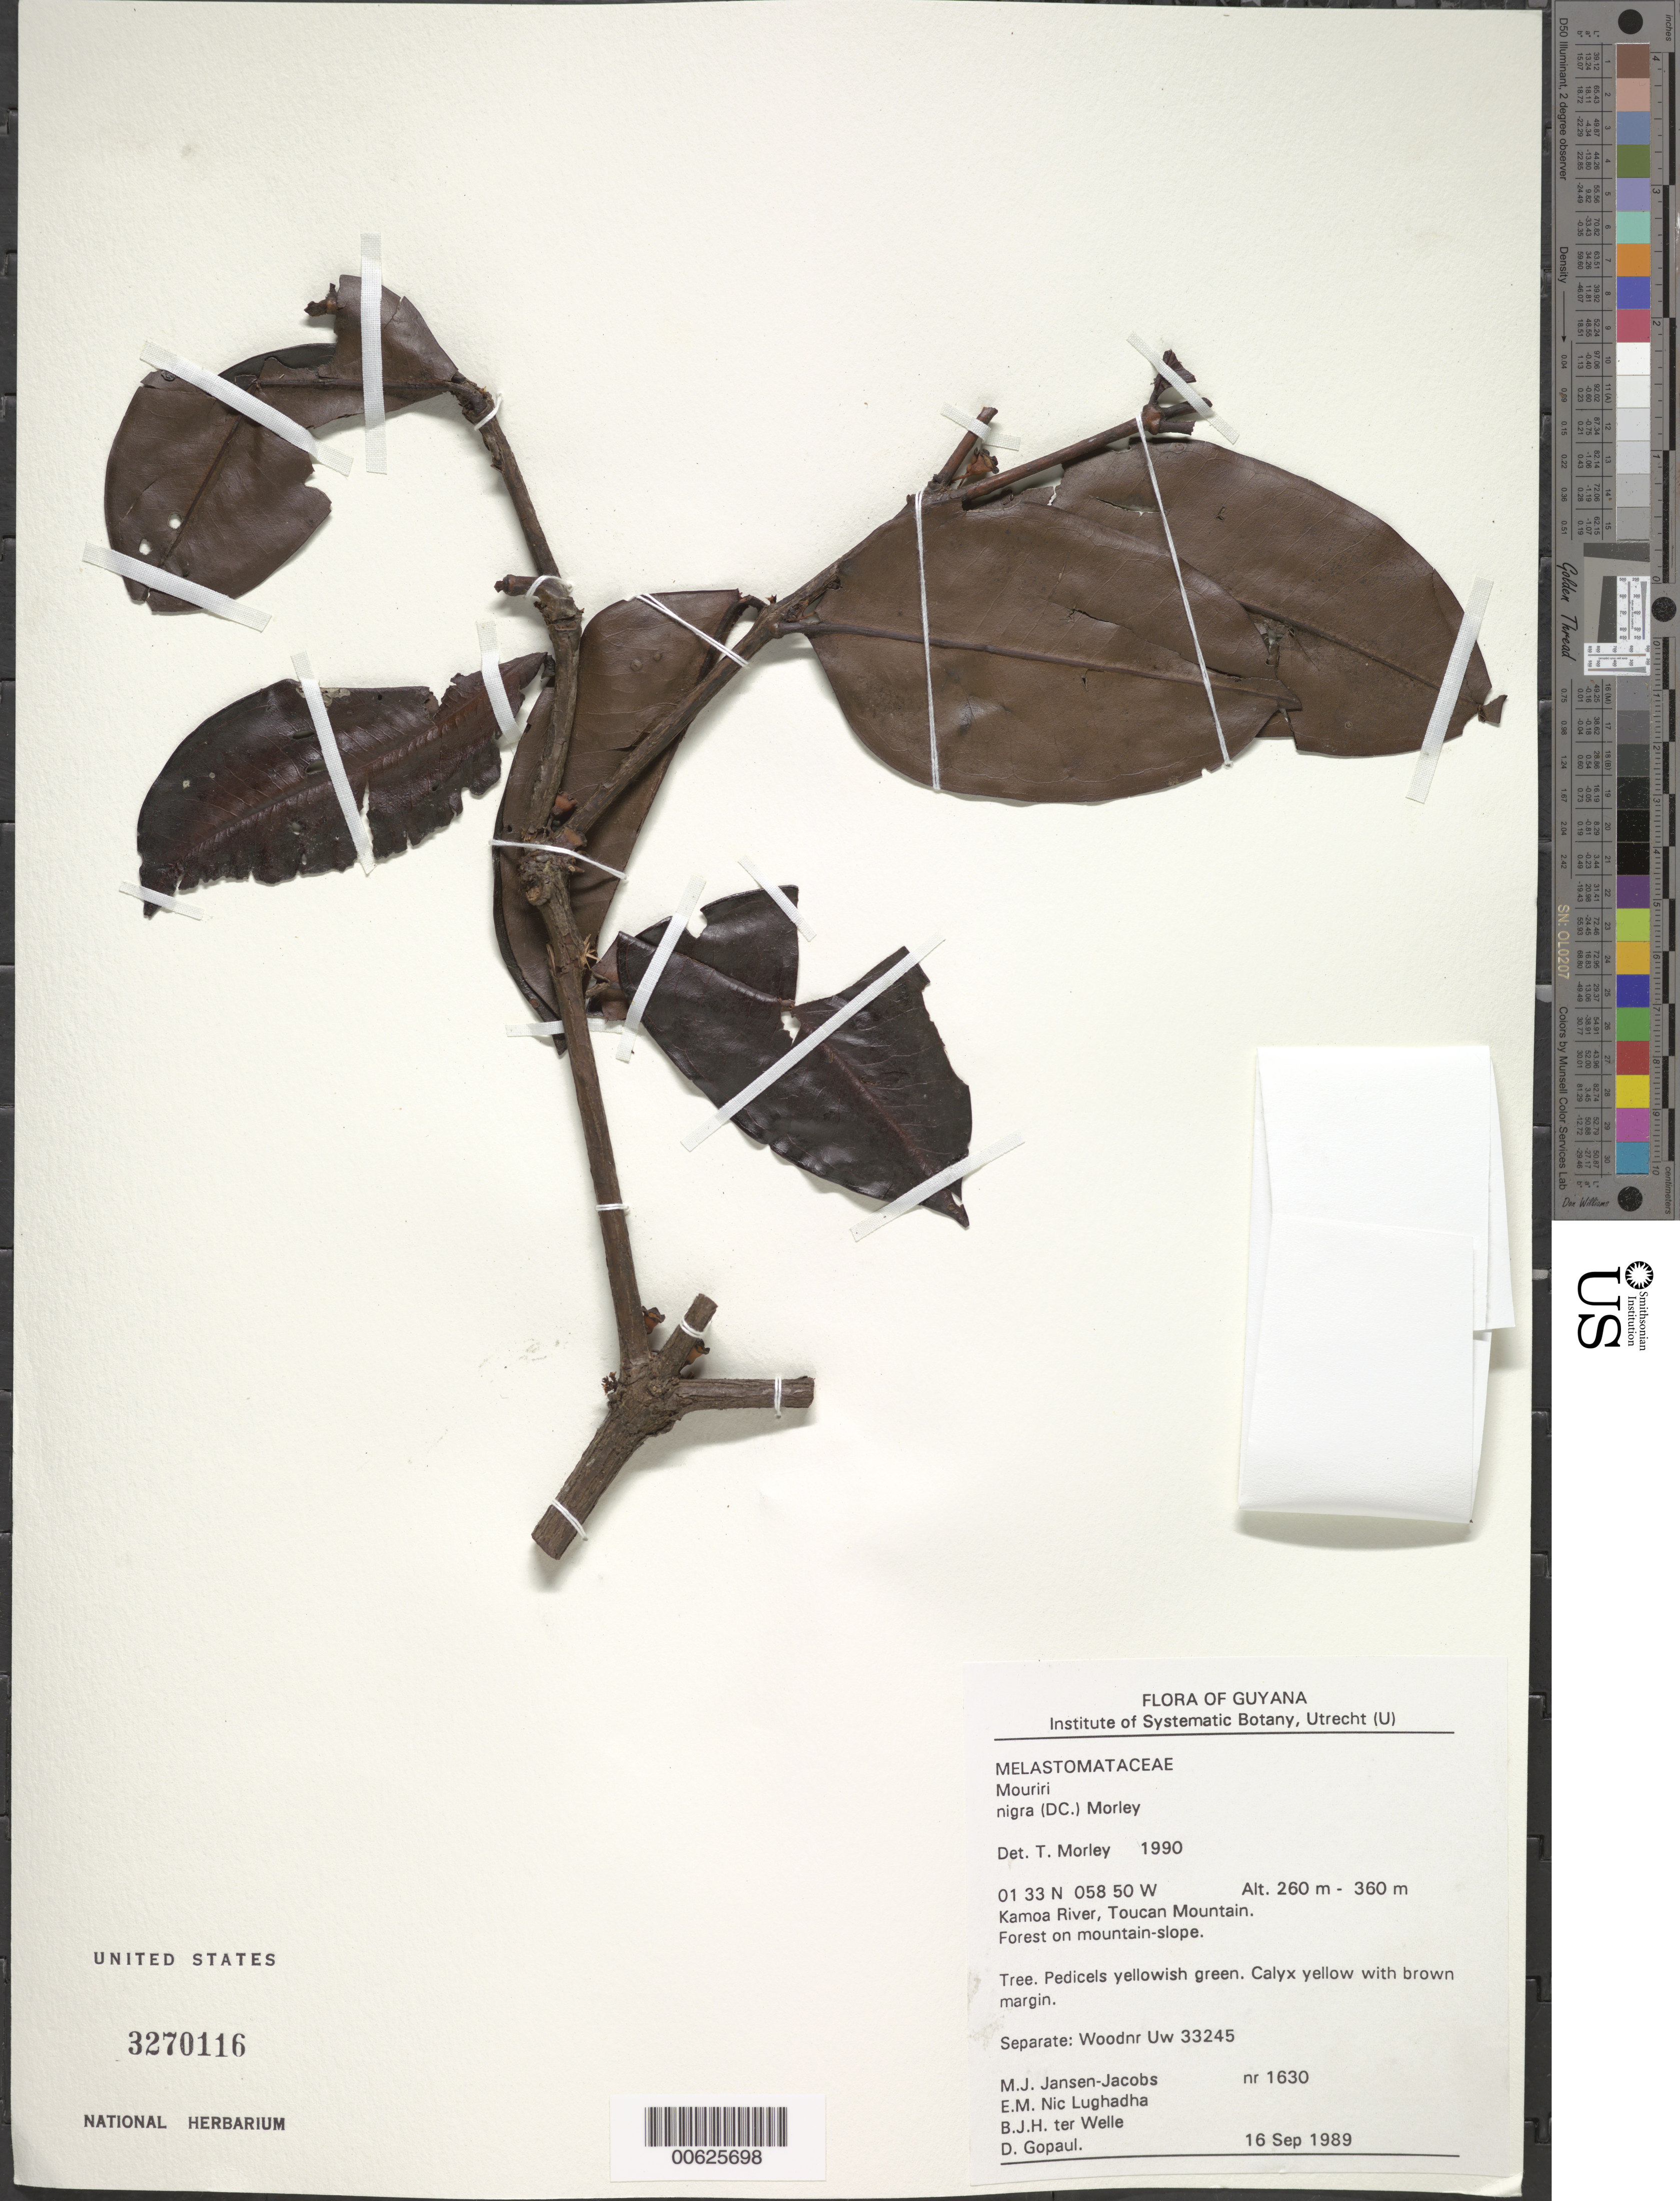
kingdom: Plantae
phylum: Tracheophyta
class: Magnoliopsida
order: Myrtales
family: Melastomataceae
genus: Mouriri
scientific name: Mouriri nigra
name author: (DC.) Morley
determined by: Morley, T.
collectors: M. J. Jansen-Jacobs, E. Nic Lughadha, B. Welle & D. Gopaul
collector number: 1630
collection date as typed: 16-Sep-89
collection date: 1989-09-16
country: Guyana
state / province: U. Takutu-U. Essequibo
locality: Toucan Mountain, Kamoa River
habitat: Forest on mountain slope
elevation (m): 260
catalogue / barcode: US 3270116